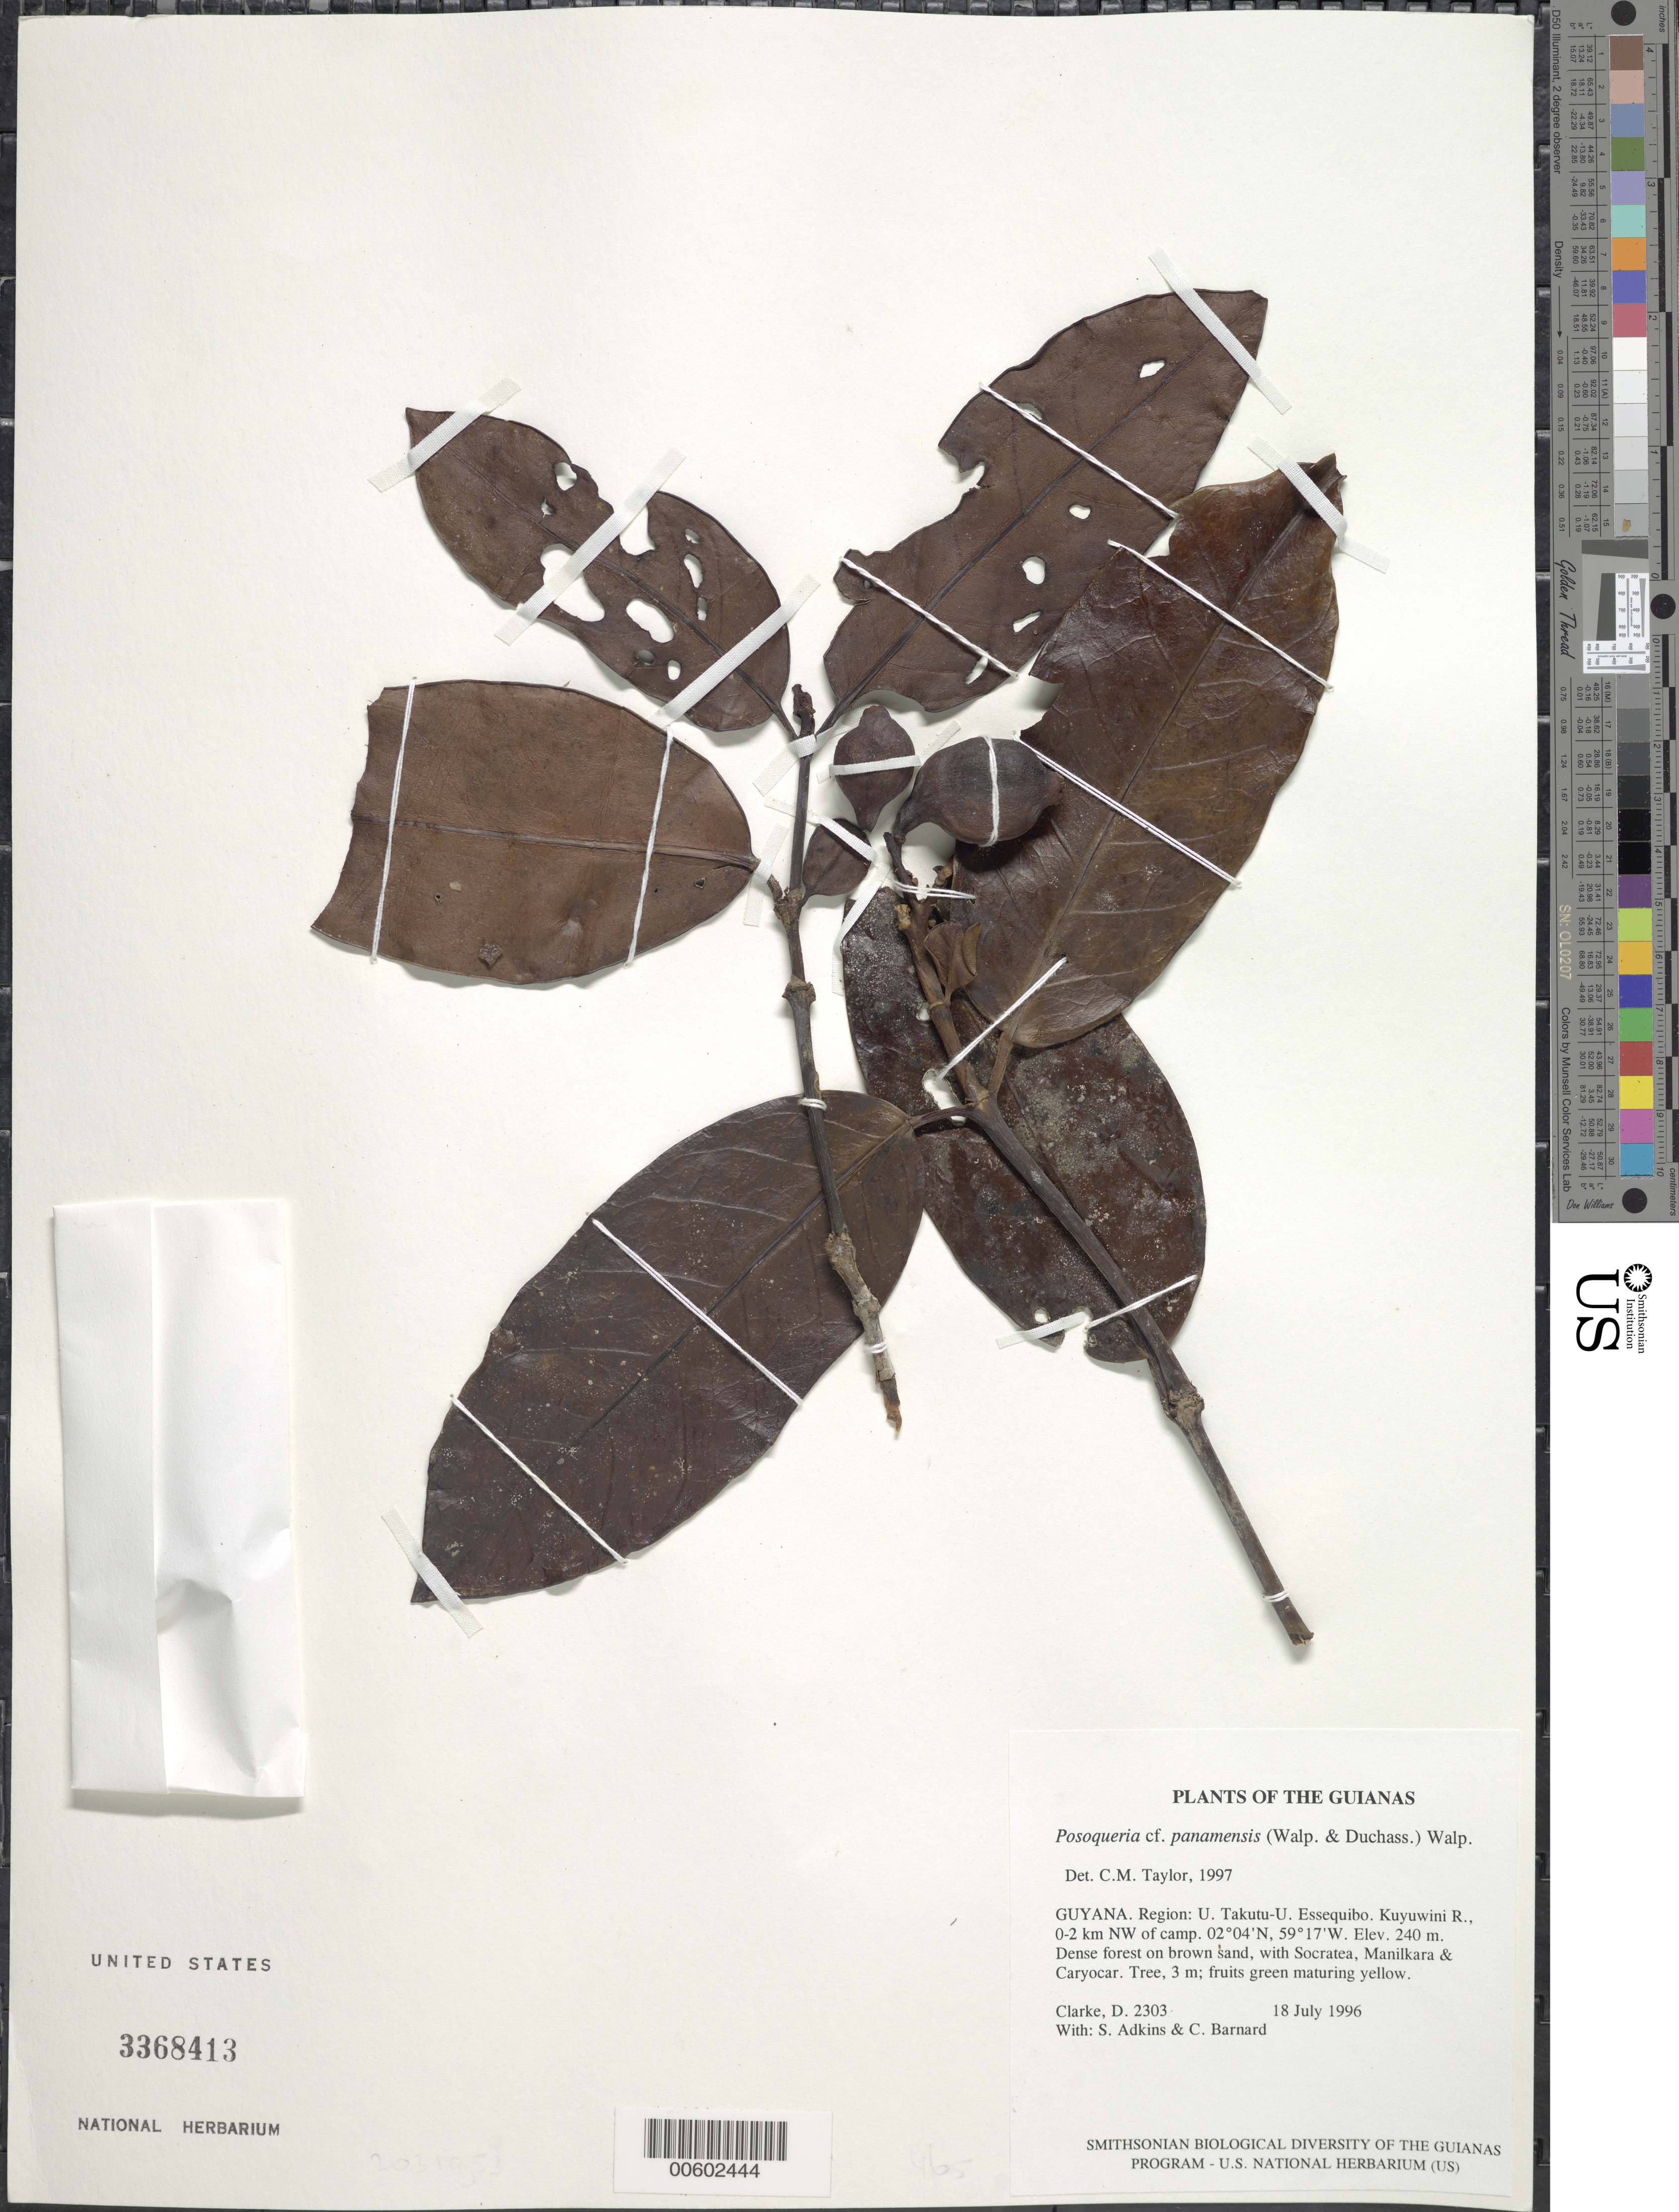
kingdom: Plantae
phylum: Tracheophyta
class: Magnoliopsida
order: Gentianales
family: Rubiaceae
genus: Posoqueria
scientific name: Posoqueria panamensis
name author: (Walp. & Duchass.) Walp.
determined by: Taylor, Charlotte M.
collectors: H. D. Clarke, S. Adkins & C. Bernard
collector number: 2303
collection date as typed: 18 July 1996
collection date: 1996-07-18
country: Guyana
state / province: U. Takutu-U. Essequibo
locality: Kuyuwini R., 0-2 km NW of camp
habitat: Dense forest on brown sand, with Socratea, Manilkara & Caryocar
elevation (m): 240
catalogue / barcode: US 3368413